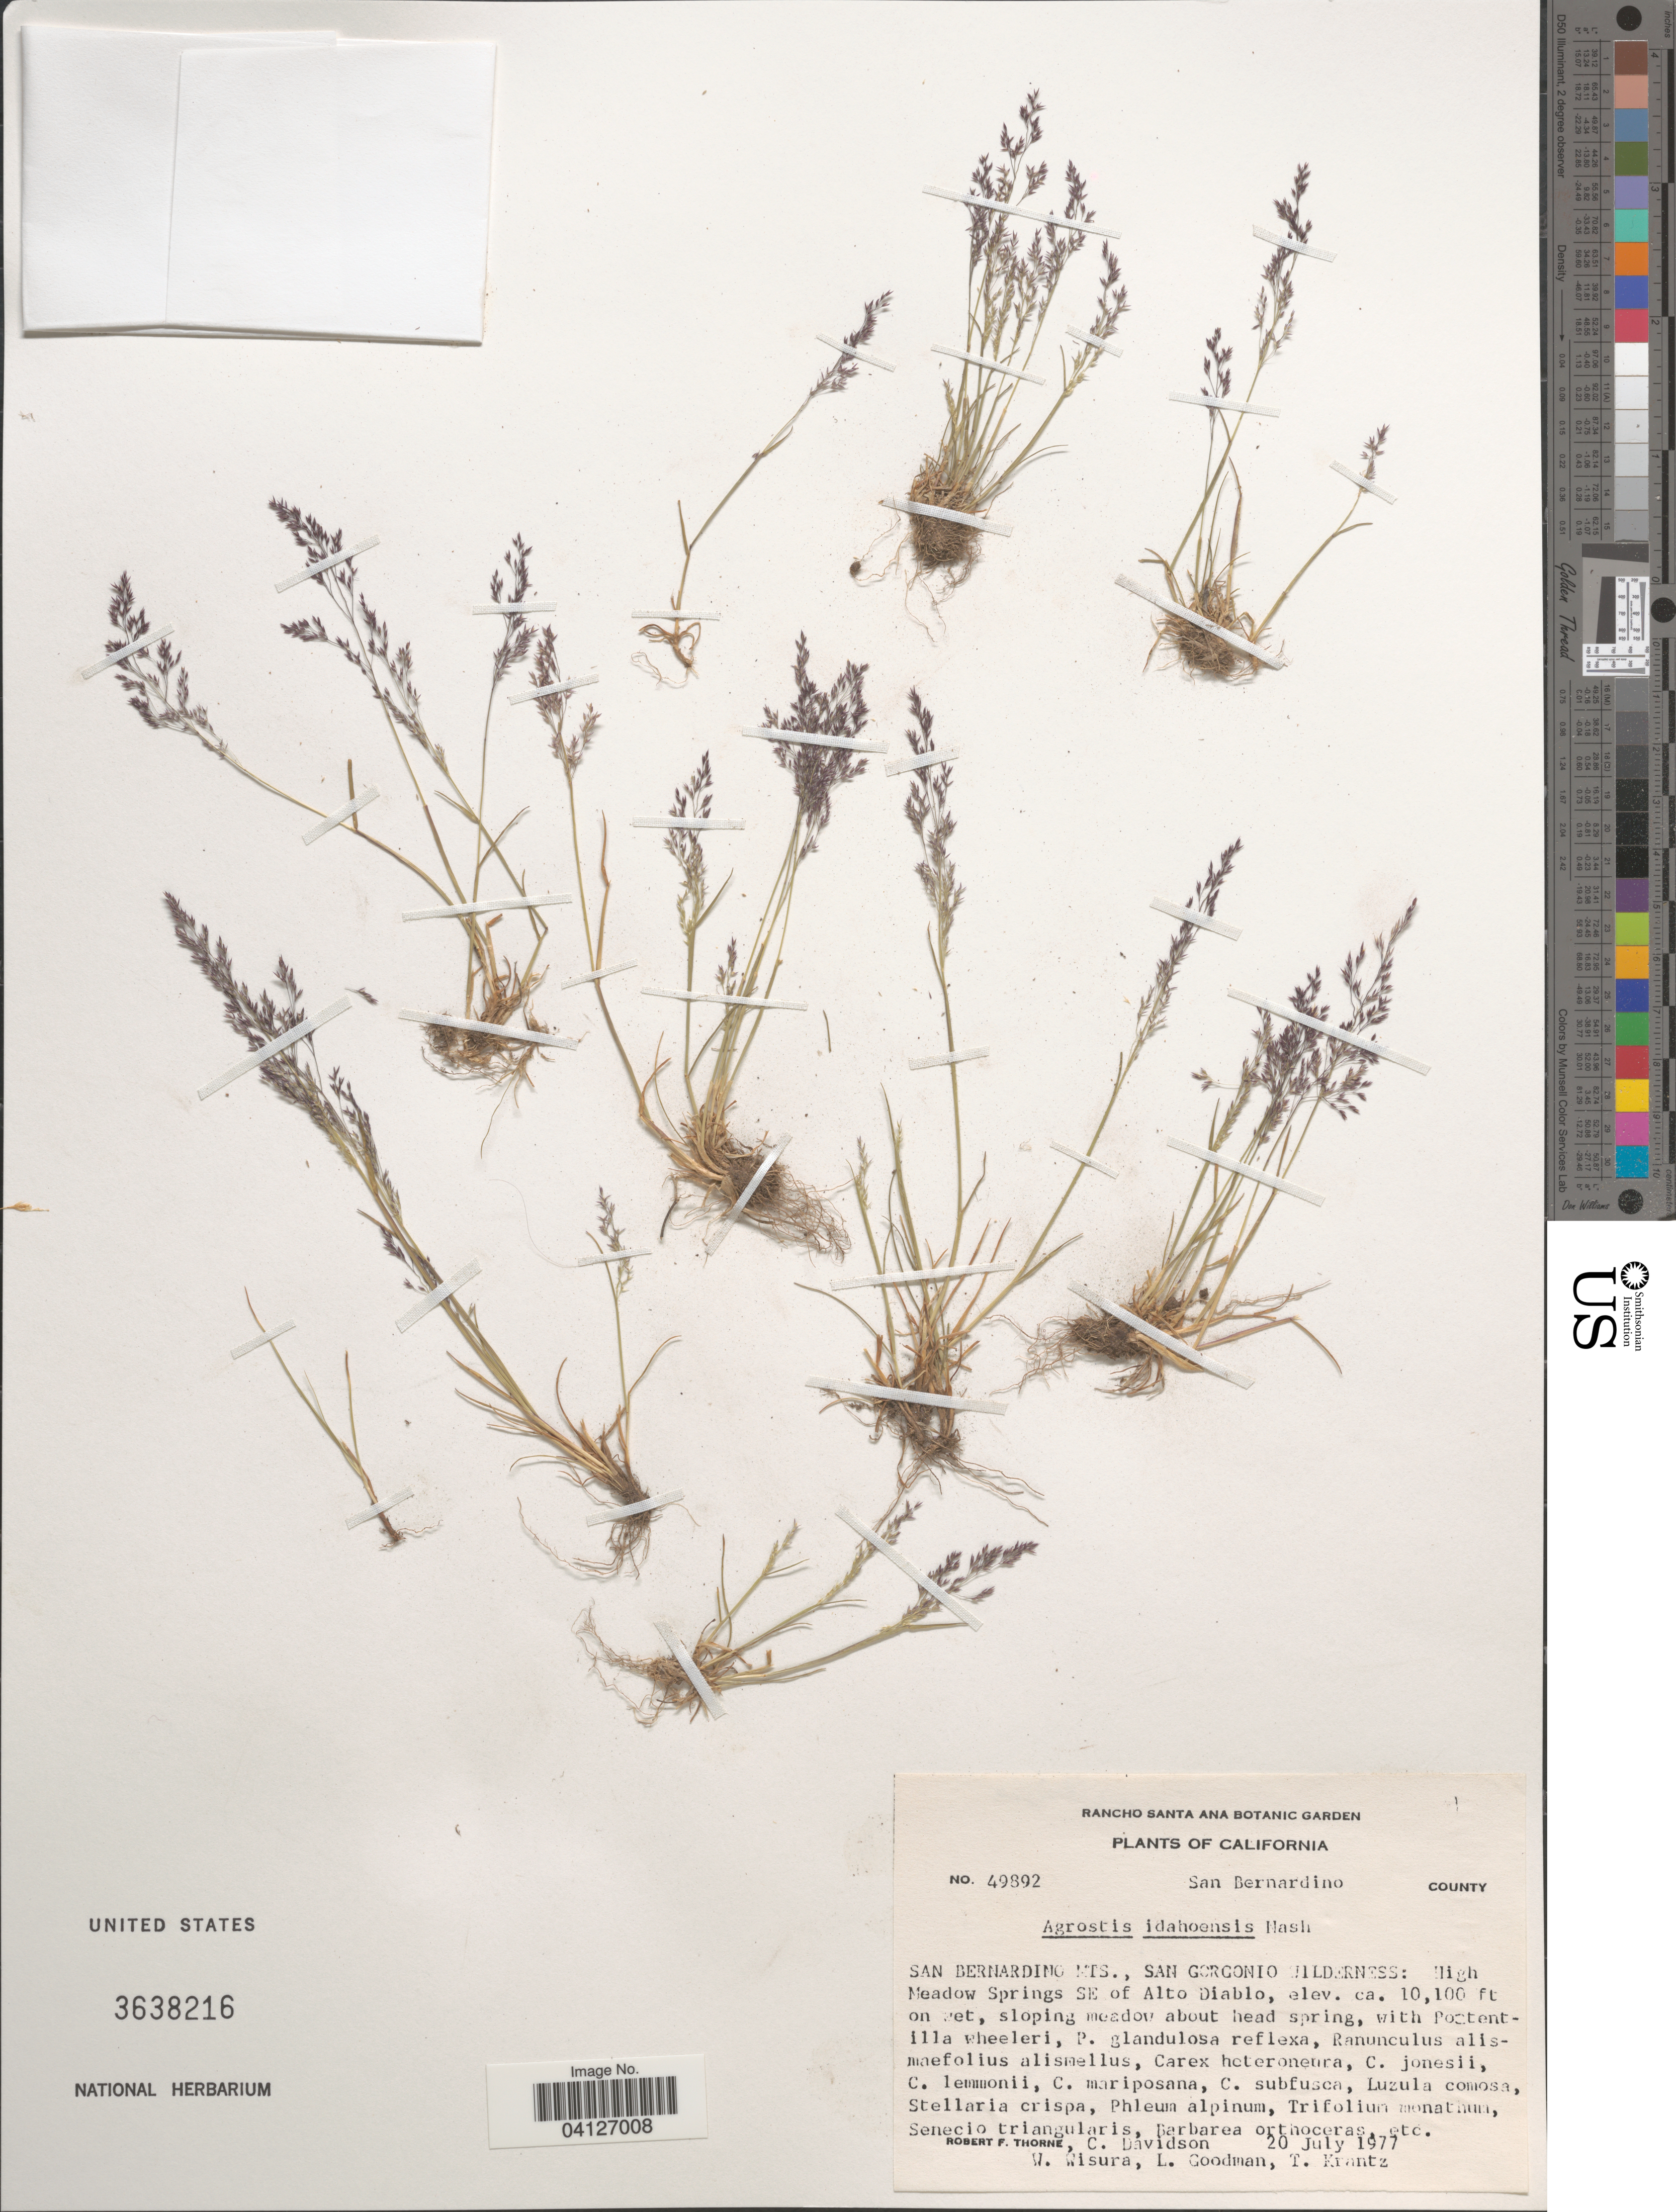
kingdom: Plantae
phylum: Tracheophyta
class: Liliopsida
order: Poales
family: Poaceae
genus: Agrostis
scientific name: Agrostis idahoensis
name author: Nash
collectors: R. F. Thorne, C. Davidson, W. Wisura, L. Goodman & T. Krantz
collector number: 49892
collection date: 1977-07-20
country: United States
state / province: California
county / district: San Bernardino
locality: San Bernardino County. San Bernardino Mts., San Gorgonio Wilderness: High Meadow Springs SE of Alto Diablo.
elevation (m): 3078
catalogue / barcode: US 3638216